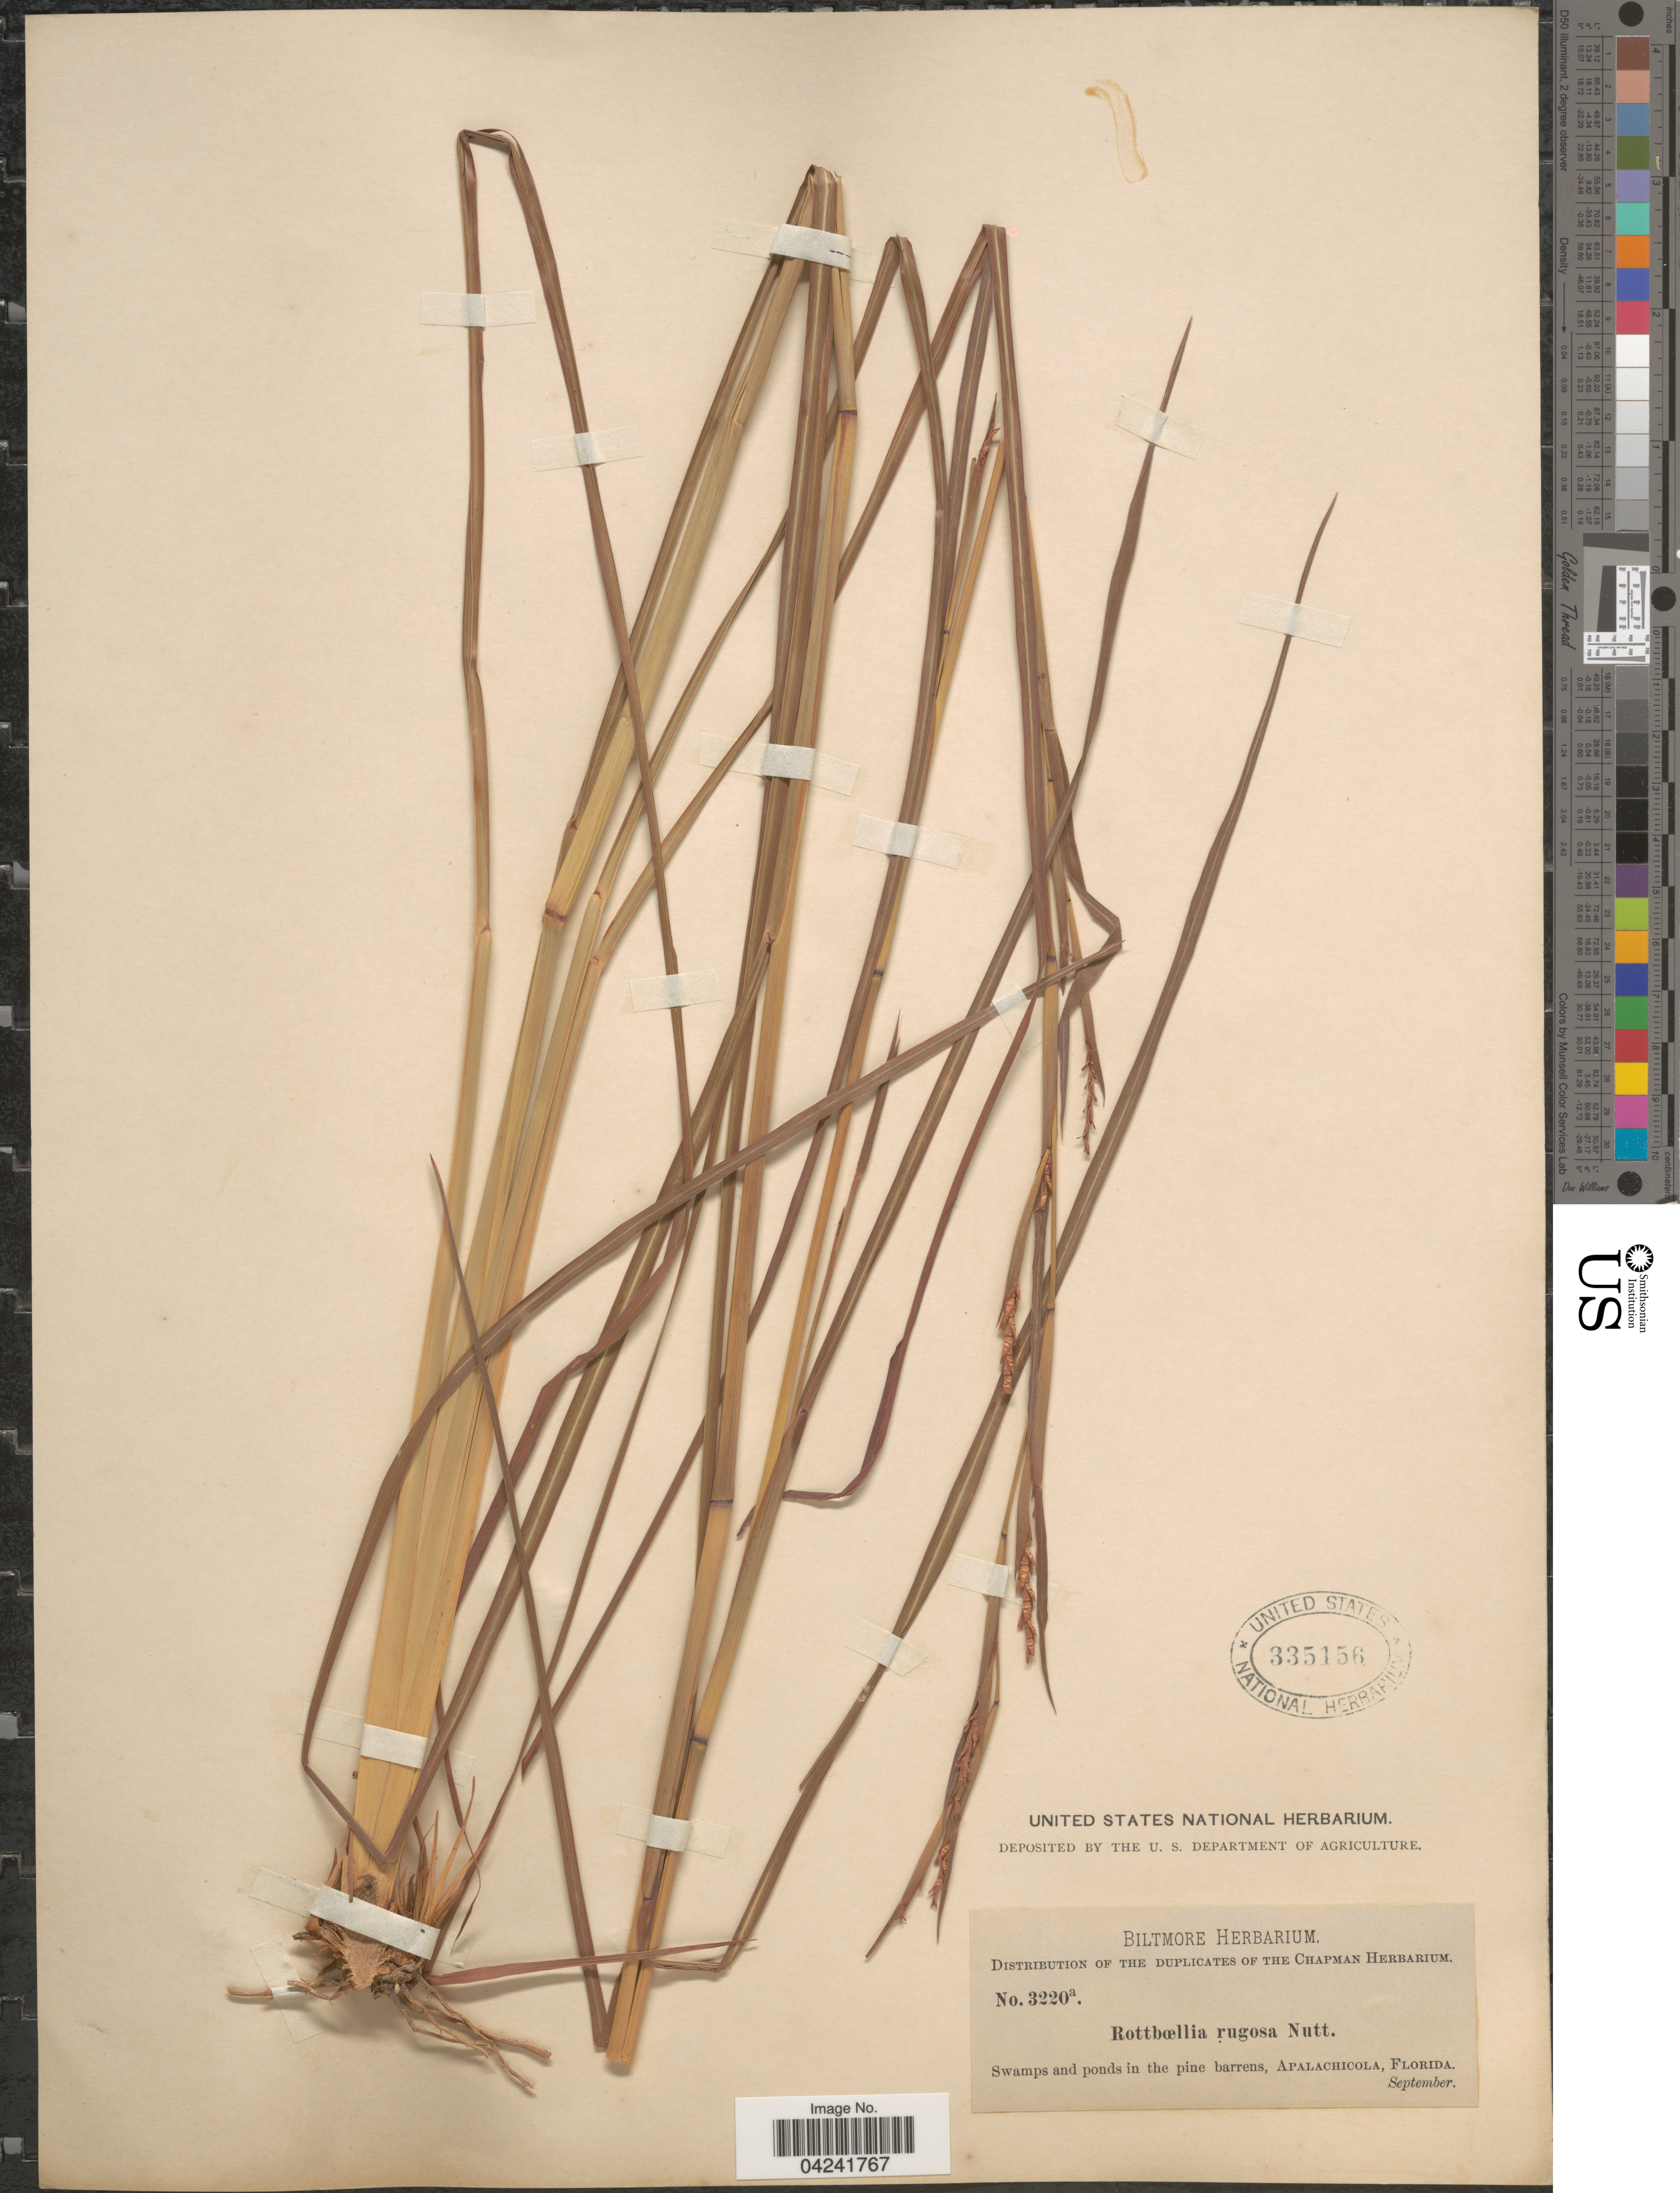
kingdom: Plantae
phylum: Tracheophyta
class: Liliopsida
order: Poales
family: Poaceae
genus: Mnesithea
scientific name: Mnesithea rugosa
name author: (Nutt.) de Koning & Sosef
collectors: ex herb. Biltmore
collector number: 3220a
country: United States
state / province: Florida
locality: Swamps and ponds in the pine barrens, Apalachicola.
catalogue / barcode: US 335156